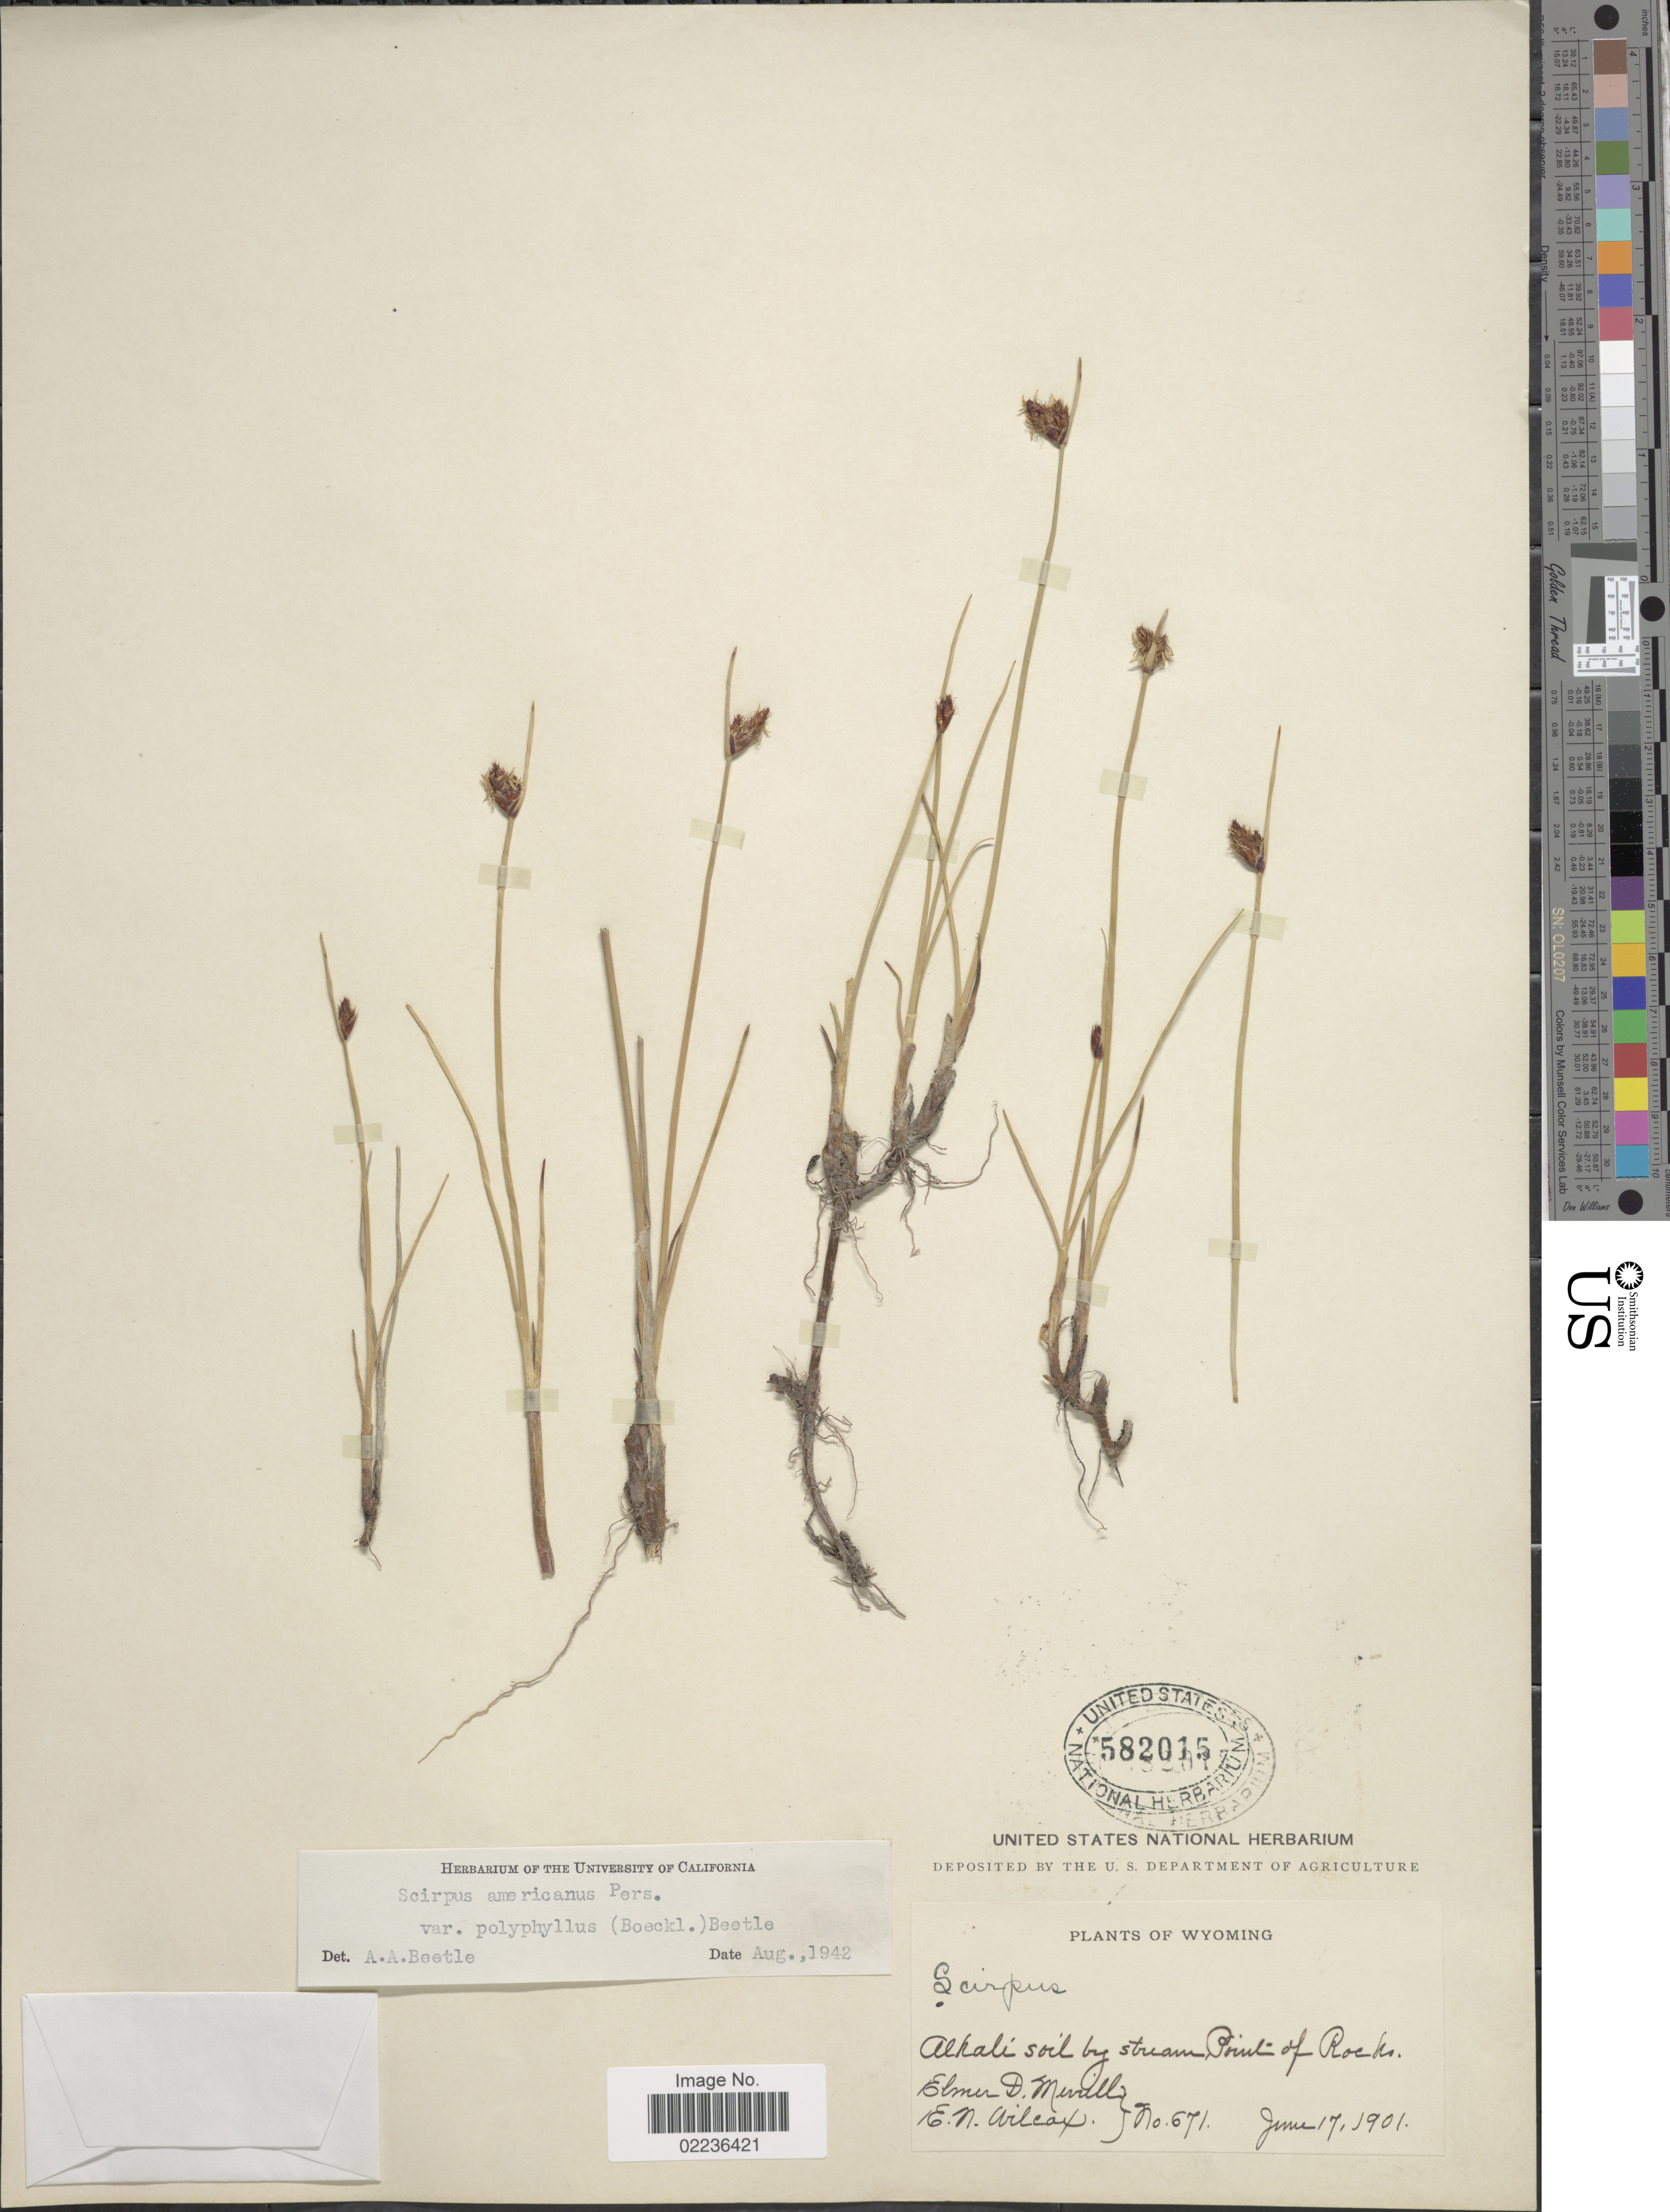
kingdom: Plantae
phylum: Tracheophyta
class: Liliopsida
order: Poales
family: Cyperaceae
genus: Schoenoplectus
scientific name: Schoenoplectus pungens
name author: (Vahl) Palla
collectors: E. D. Merrill & E. Wilcox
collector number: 671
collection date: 1901-06-17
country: United States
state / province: Wyoming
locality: Alkali's soil by stream, Point of Rocks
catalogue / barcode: US 582015